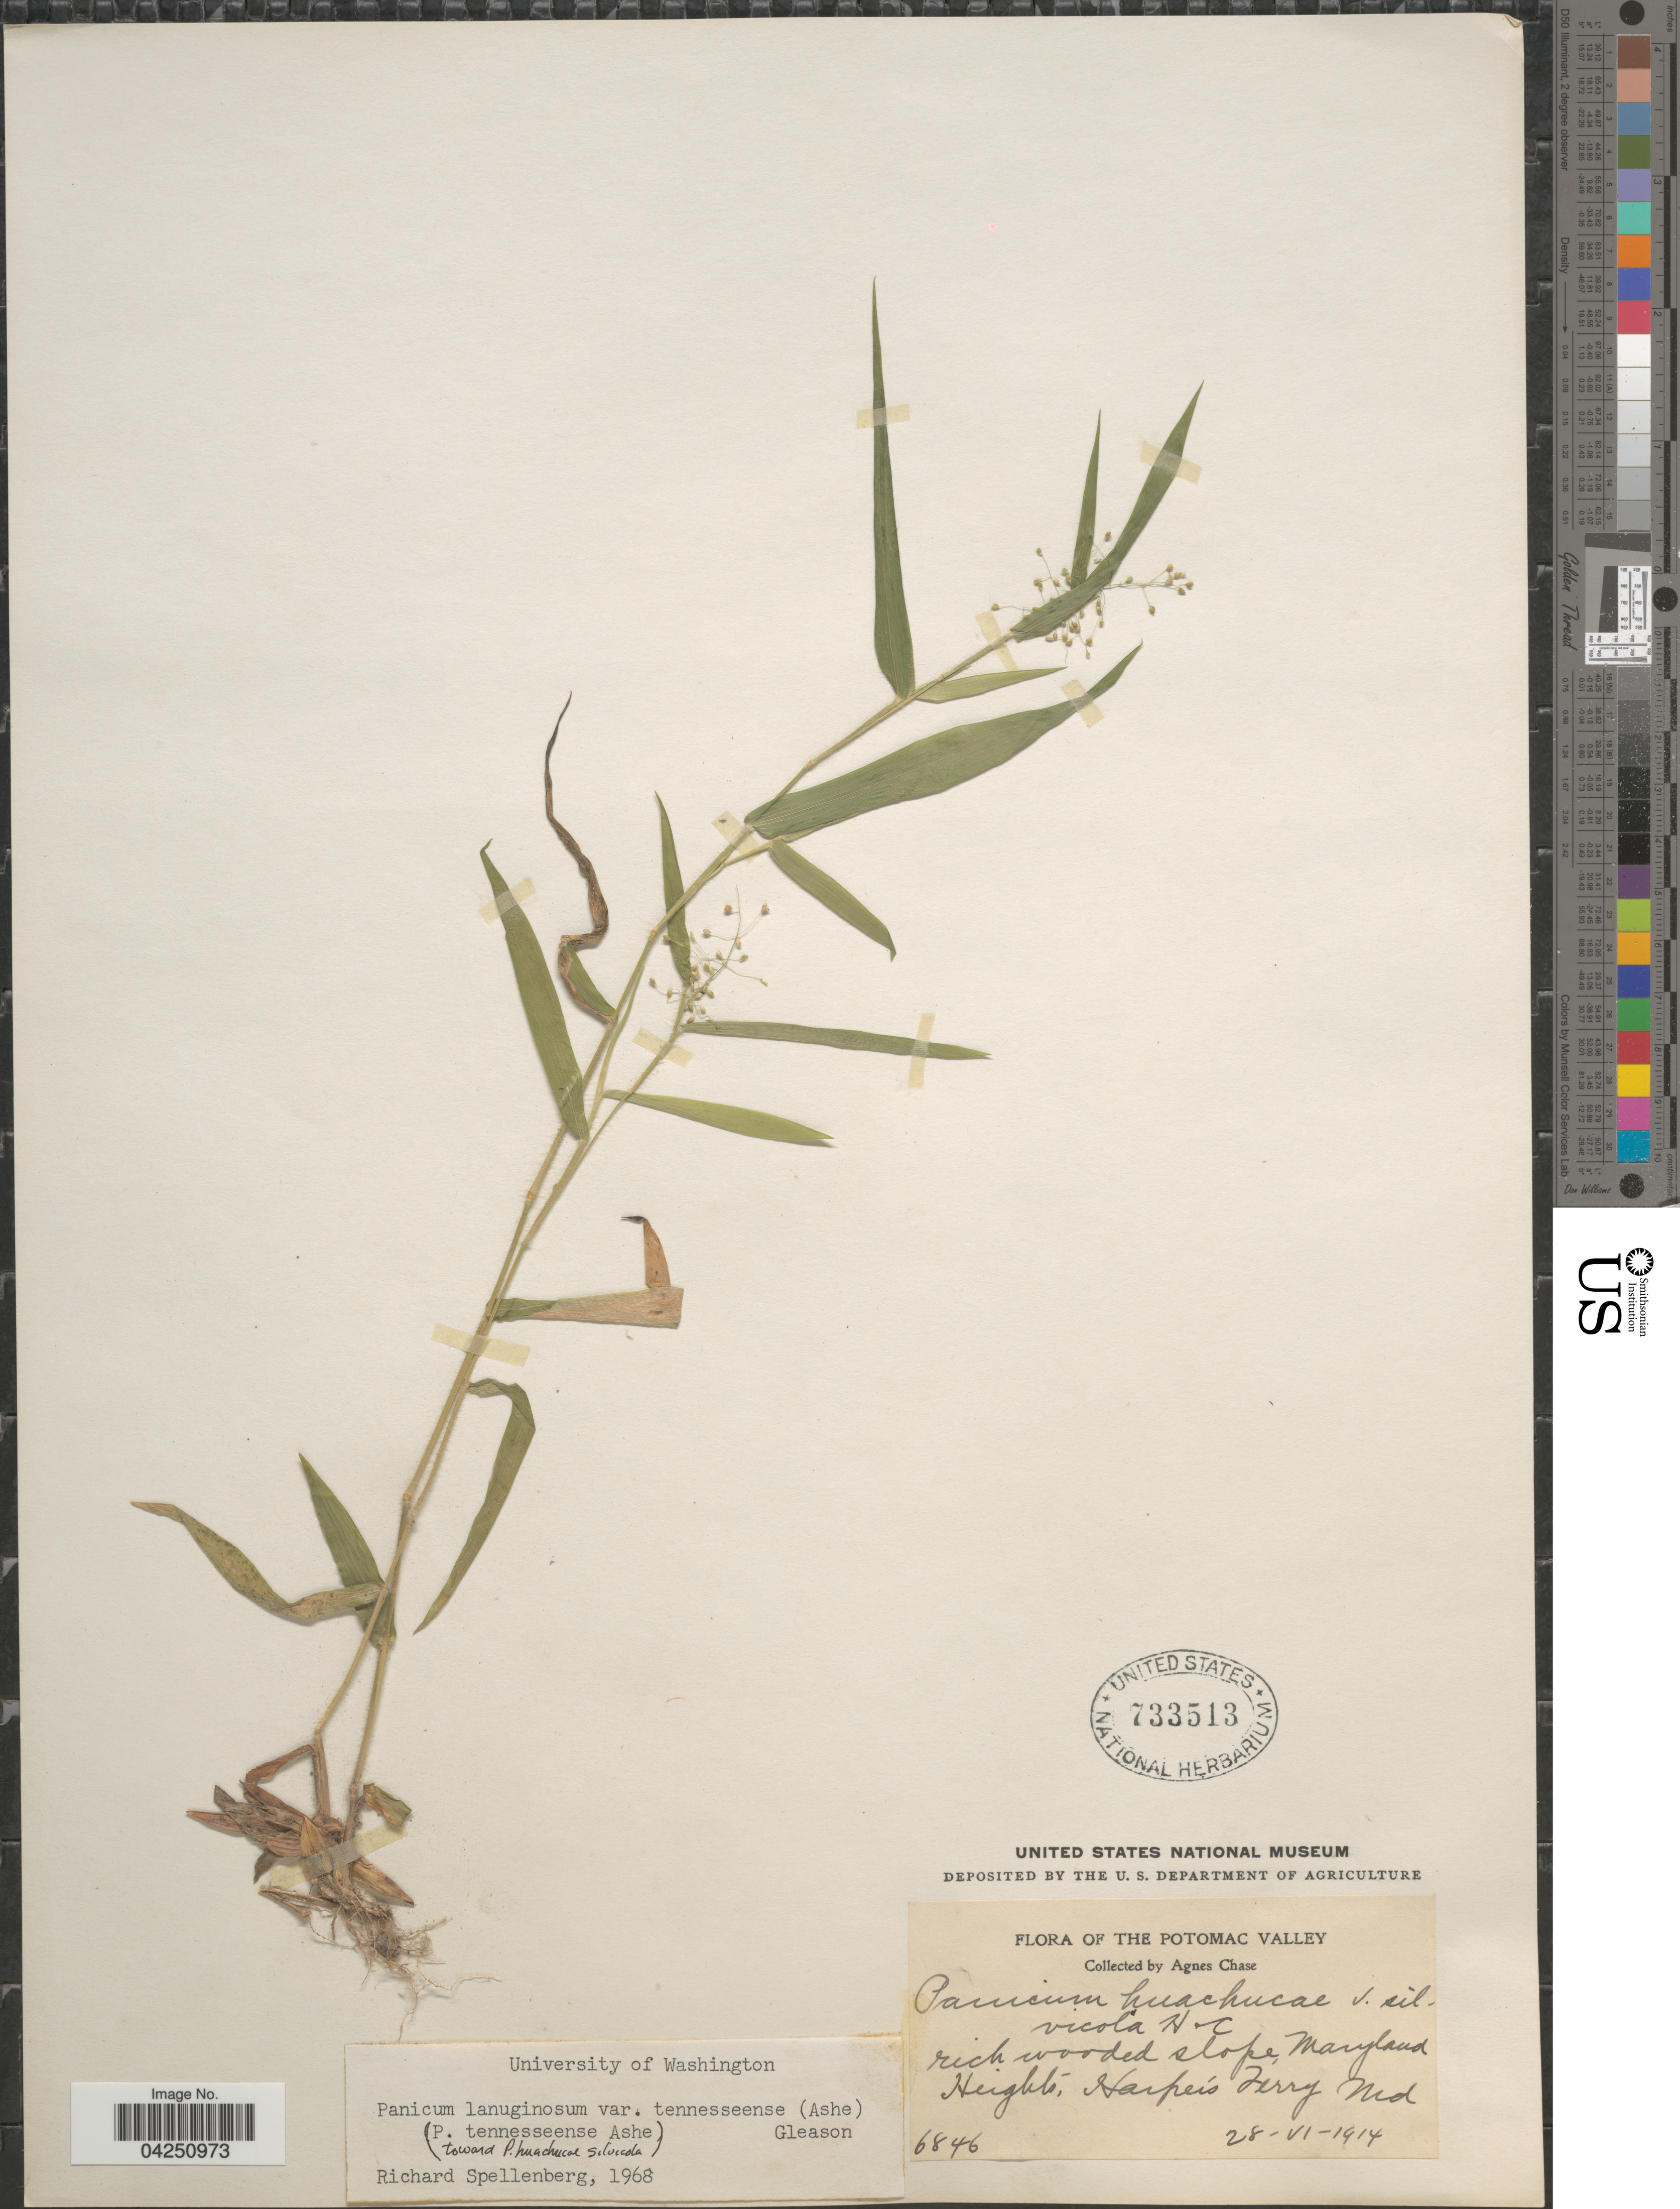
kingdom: Plantae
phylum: Tracheophyta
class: Liliopsida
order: Poales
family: Poaceae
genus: Dichanthelium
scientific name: Dichanthelium acuminatum var. acuminatum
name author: (Sw.) Gould & C.A. Clark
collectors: A. Chase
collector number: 6846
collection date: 1914-06-28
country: United States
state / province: Maryland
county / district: Washington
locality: The Potomac Valley. Rich wooded slope, Maryland Heights, Harper's Ferry.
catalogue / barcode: US 733513